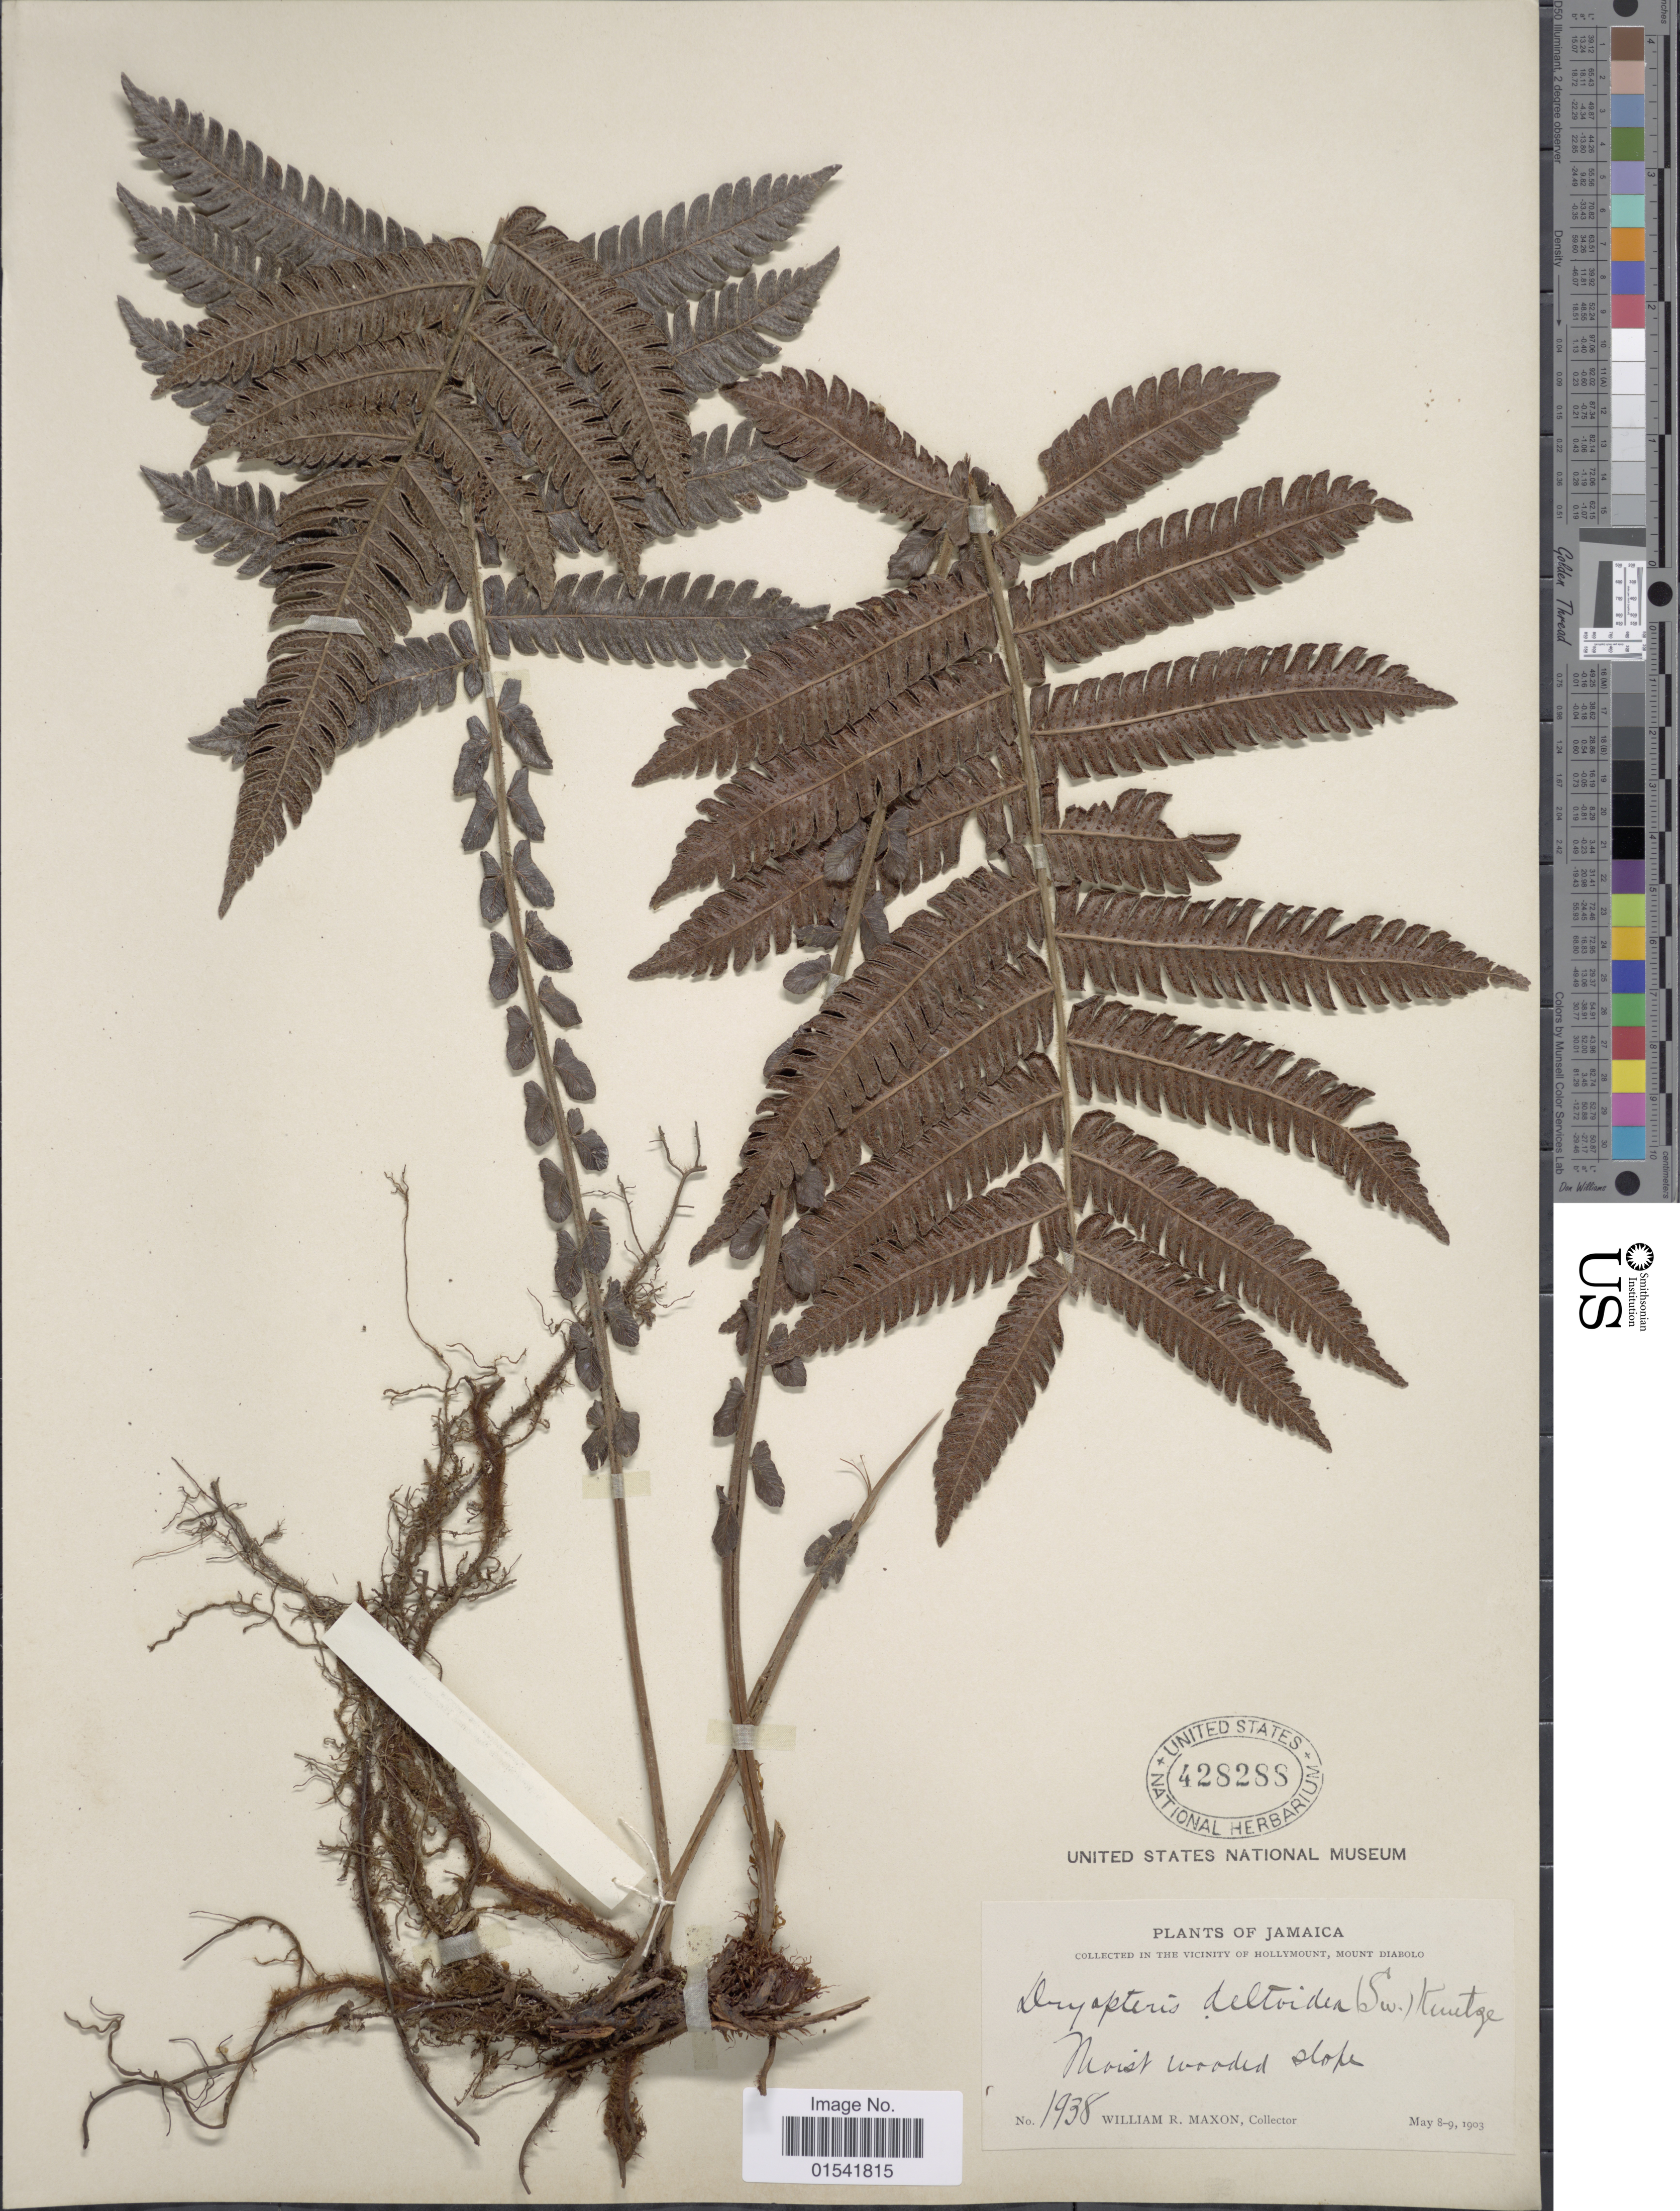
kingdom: Plantae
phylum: Tracheophyta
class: Polypodiopsida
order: Polypodiales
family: Thelypteridaceae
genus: Steiropteris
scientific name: Steiropteris deltoidea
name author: (Sw.) Pic. Serm.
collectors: W. R. Maxon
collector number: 1938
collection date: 1903-05-08/1903-05-09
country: Jamaica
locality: In the vicinity of Hollymount, Mount Diabolo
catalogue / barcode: US 428288